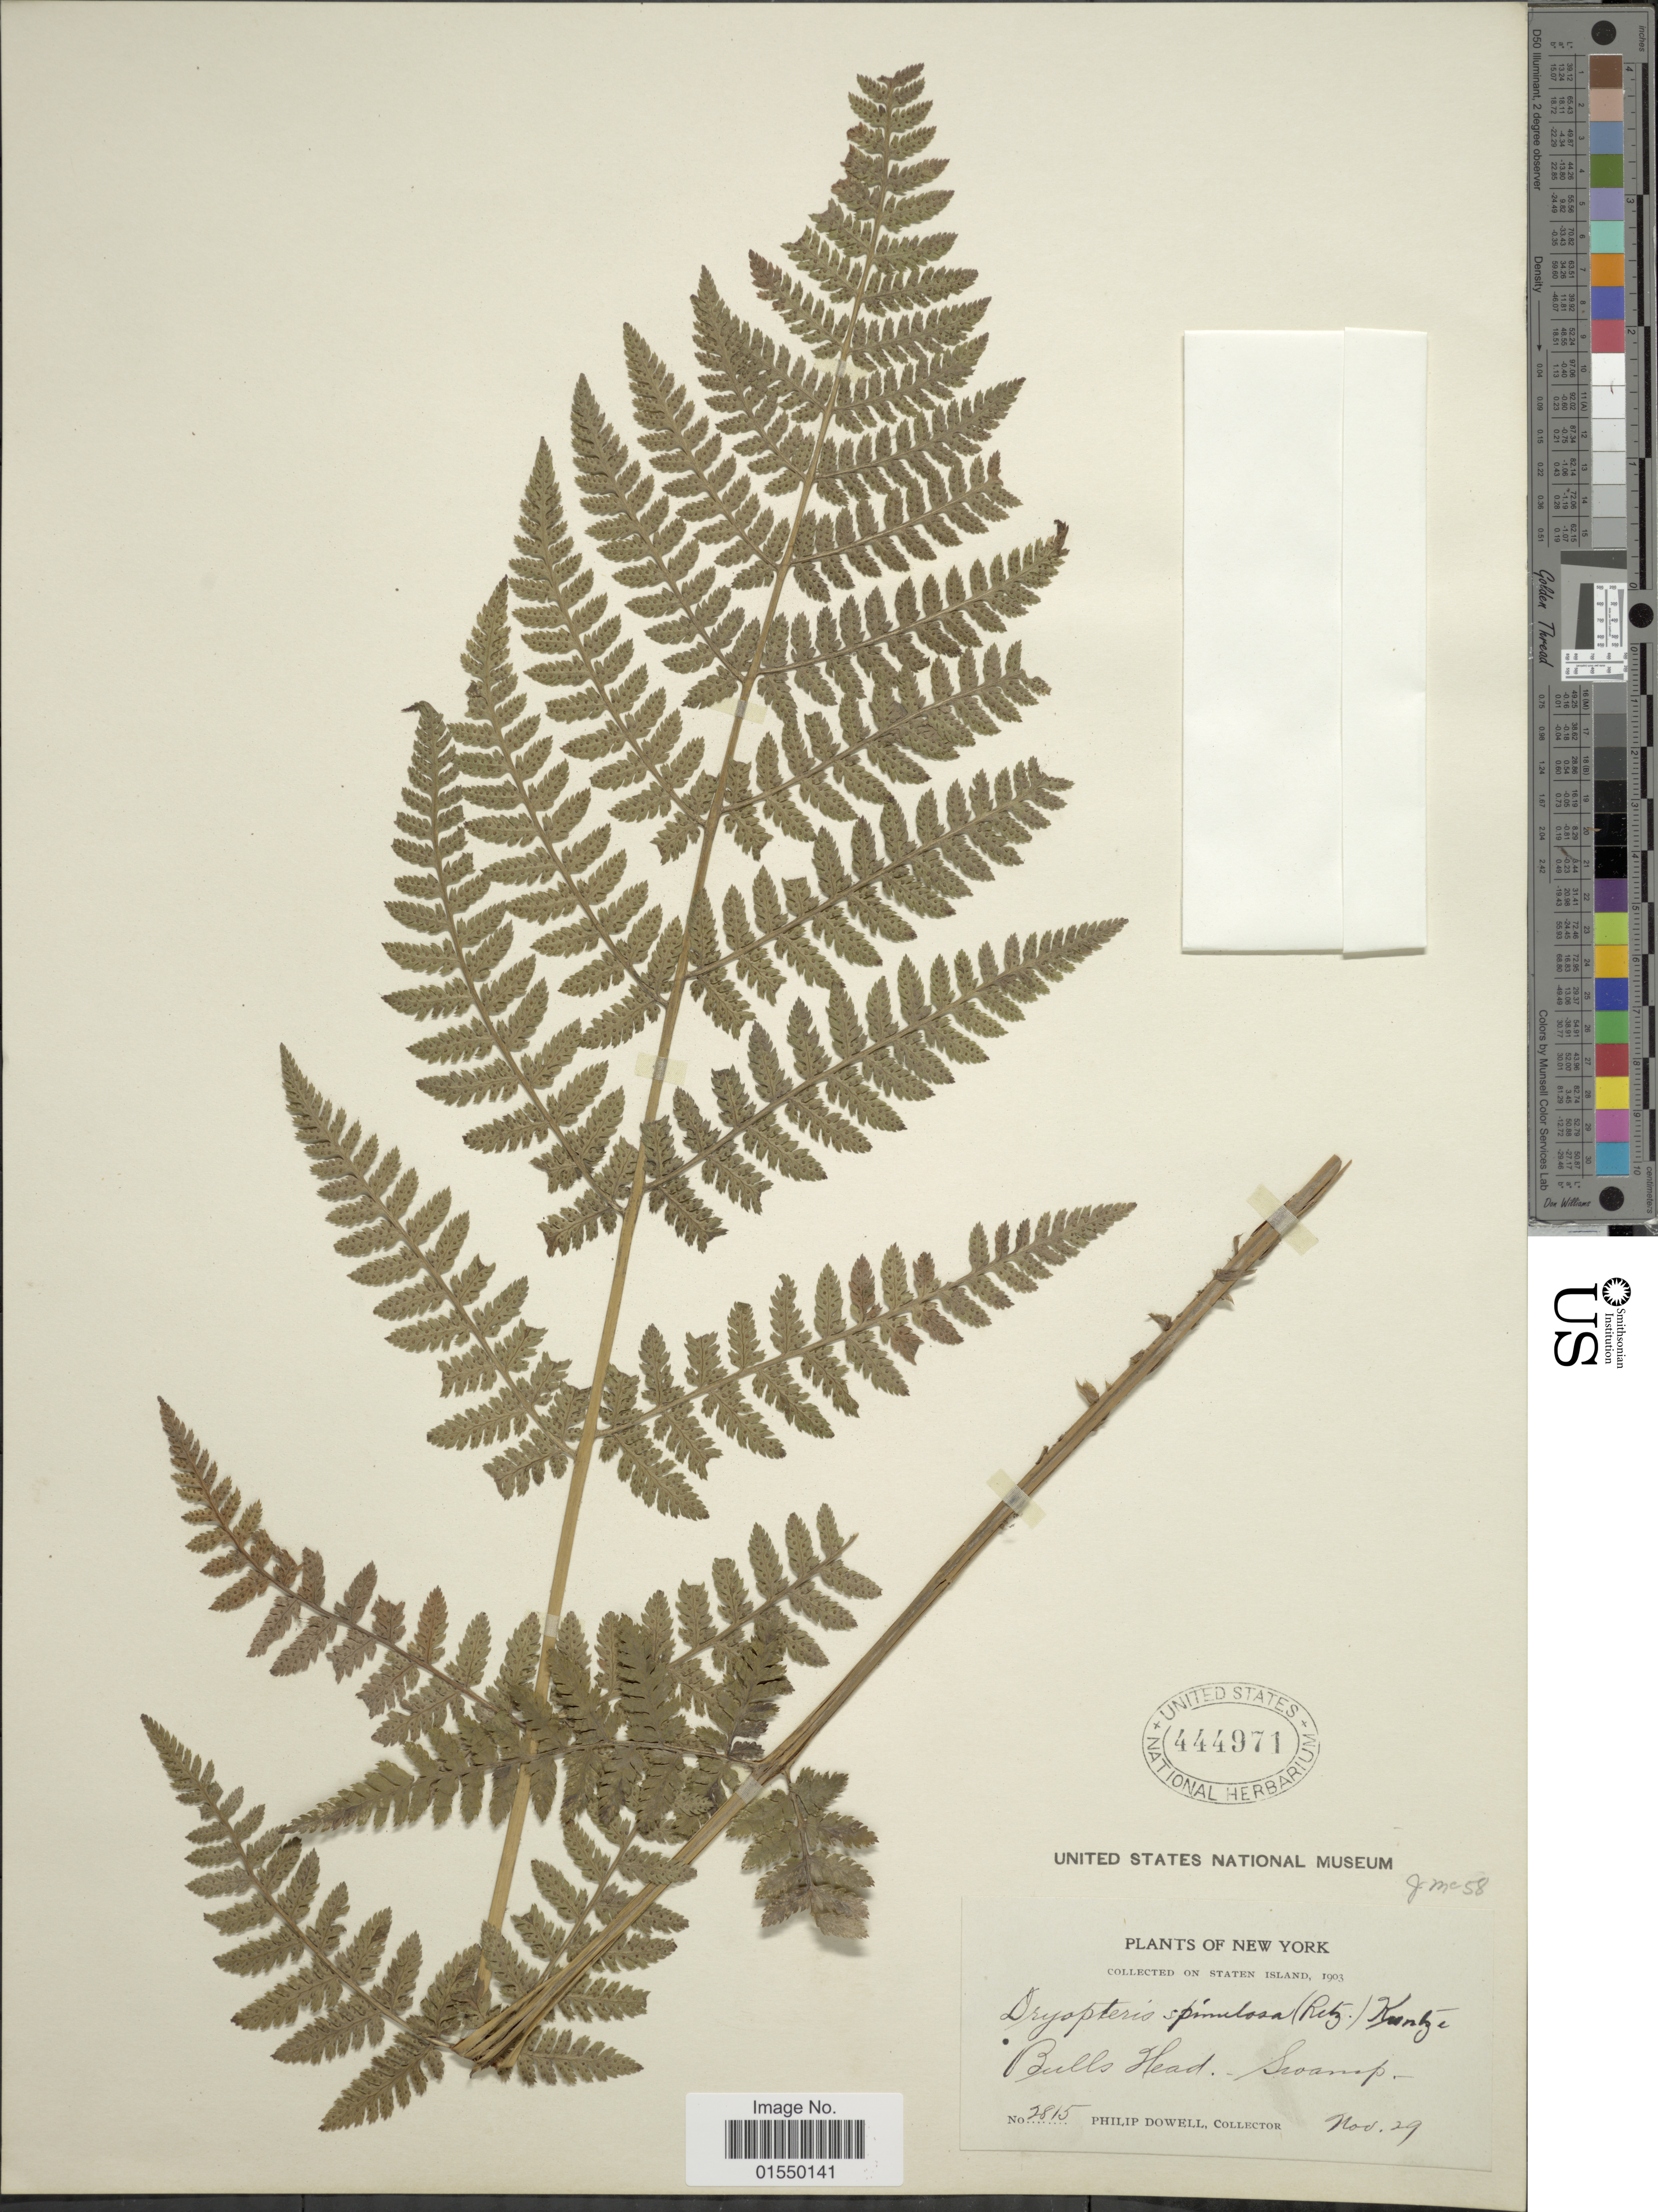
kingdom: Plantae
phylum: Tracheophyta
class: Polypodiopsida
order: Polypodiales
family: Dryopteridaceae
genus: Dryopteris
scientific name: Dryopteris carthusiana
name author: (Villars) H.P. Fuchs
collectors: P. Dowell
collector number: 2815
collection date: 1903-11-19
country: United States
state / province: New York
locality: Staten Island, Bulls Head-swamp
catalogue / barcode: US 444971